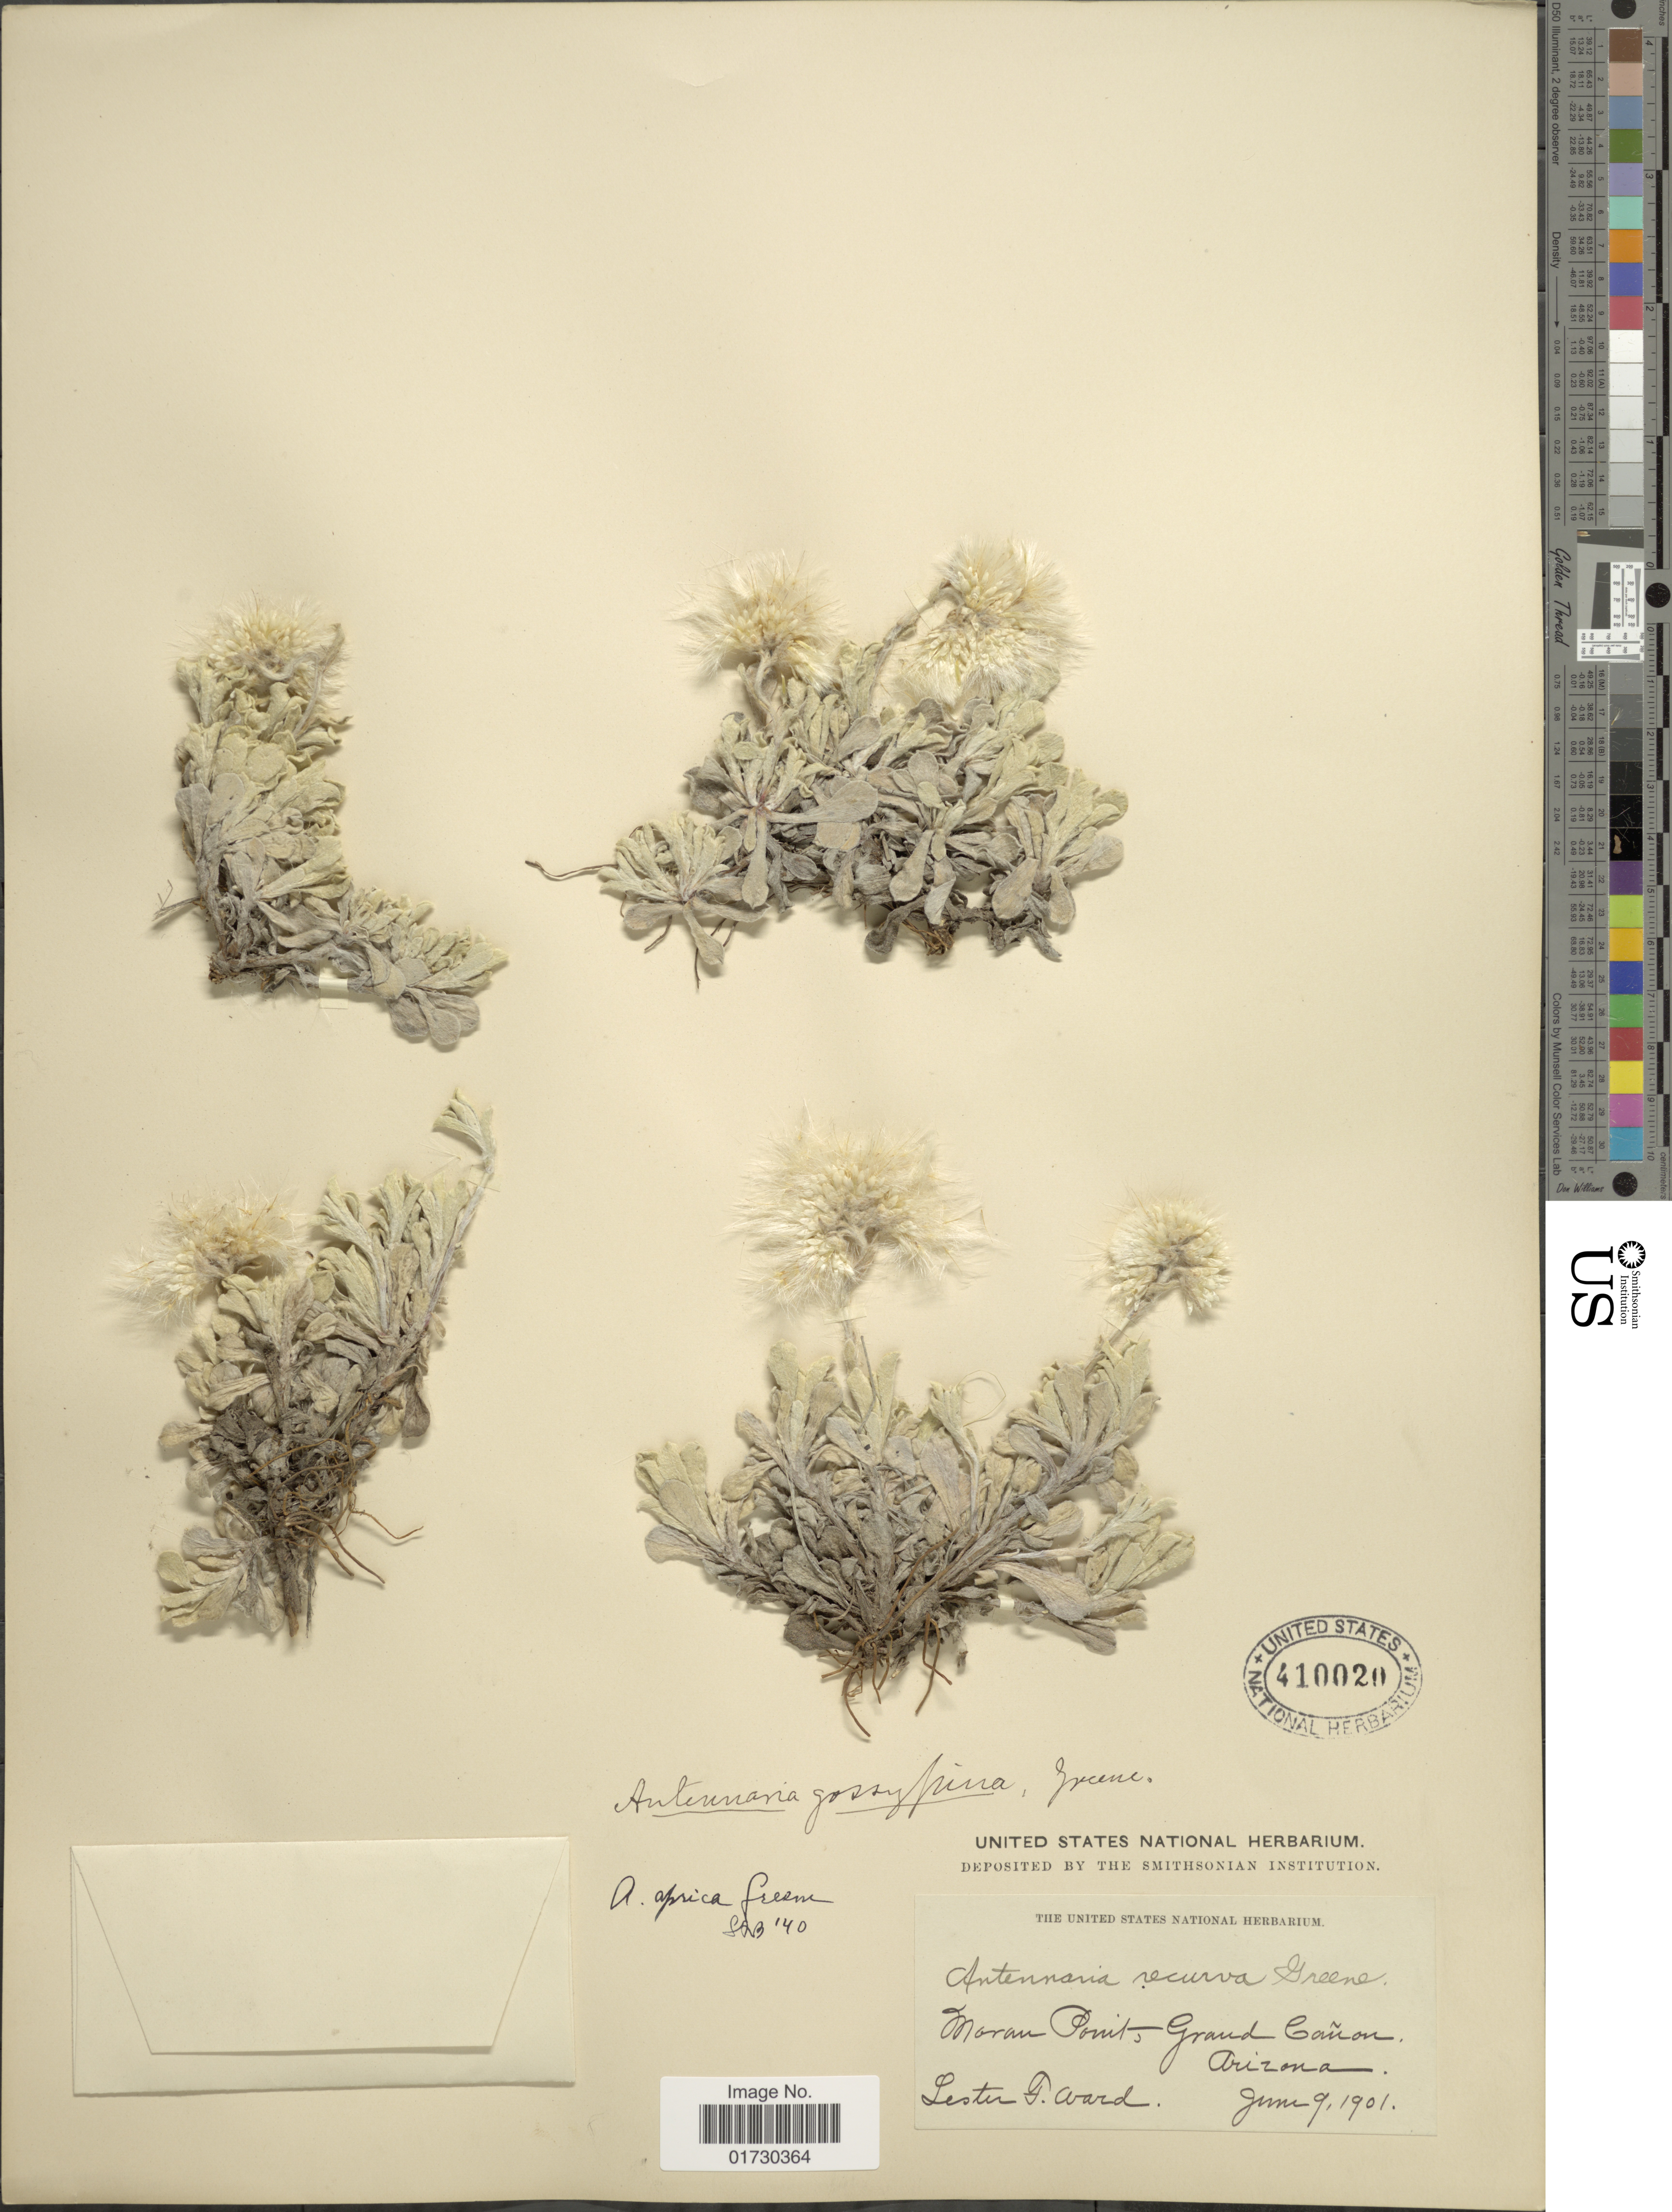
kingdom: Plantae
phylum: Tracheophyta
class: Magnoliopsida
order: Asterales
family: Asteraceae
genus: Antennaria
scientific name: Antennaria aprica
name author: Greene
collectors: L. F. Ward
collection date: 1901-06-09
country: United States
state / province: Arizona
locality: Moran Ponit, Grand Canon, Arizona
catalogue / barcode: US 410020